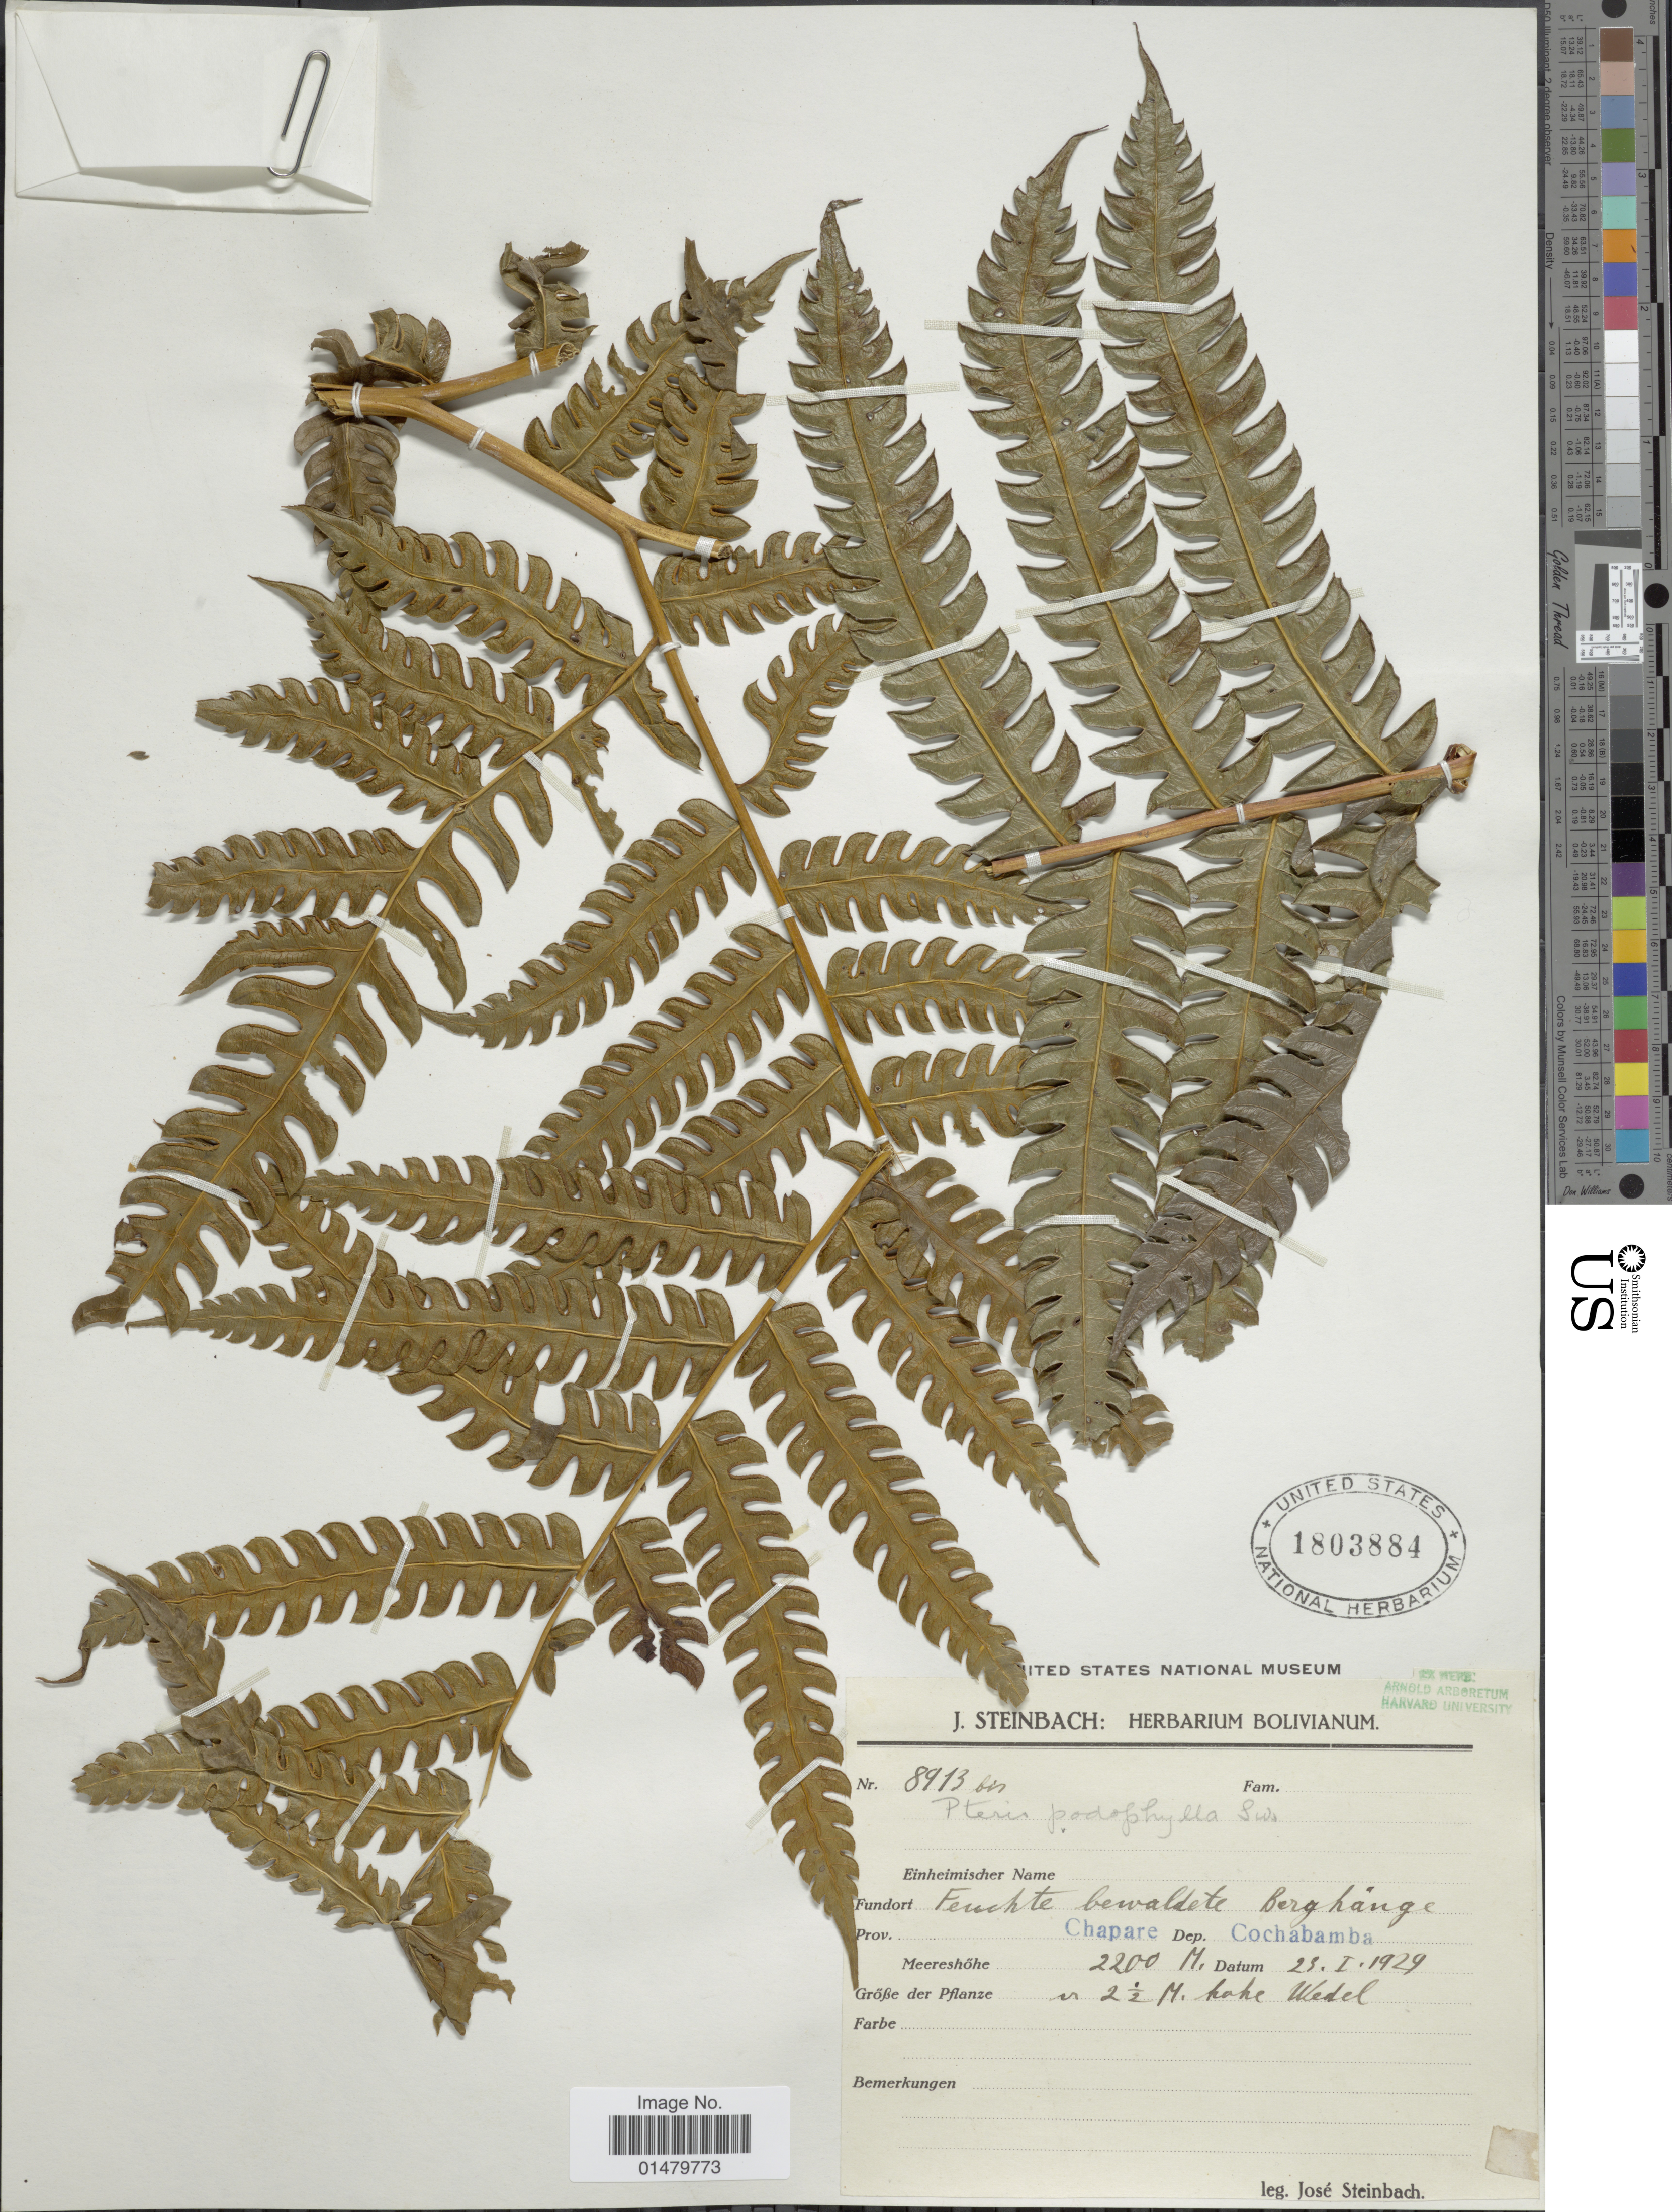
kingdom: Plantae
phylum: Tracheophyta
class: Polypodiopsida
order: Polypodiales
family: Pteridaceae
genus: Pteris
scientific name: Pteris podophylla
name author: Sw.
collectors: J. Steinbach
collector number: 8913bis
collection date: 1929-01-23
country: Bolivia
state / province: Cochabamba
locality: Fundort Feuchte bewaldete Berghange. Prov. Chapare. Dep. Cochabamba.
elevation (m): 2200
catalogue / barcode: US 1803884